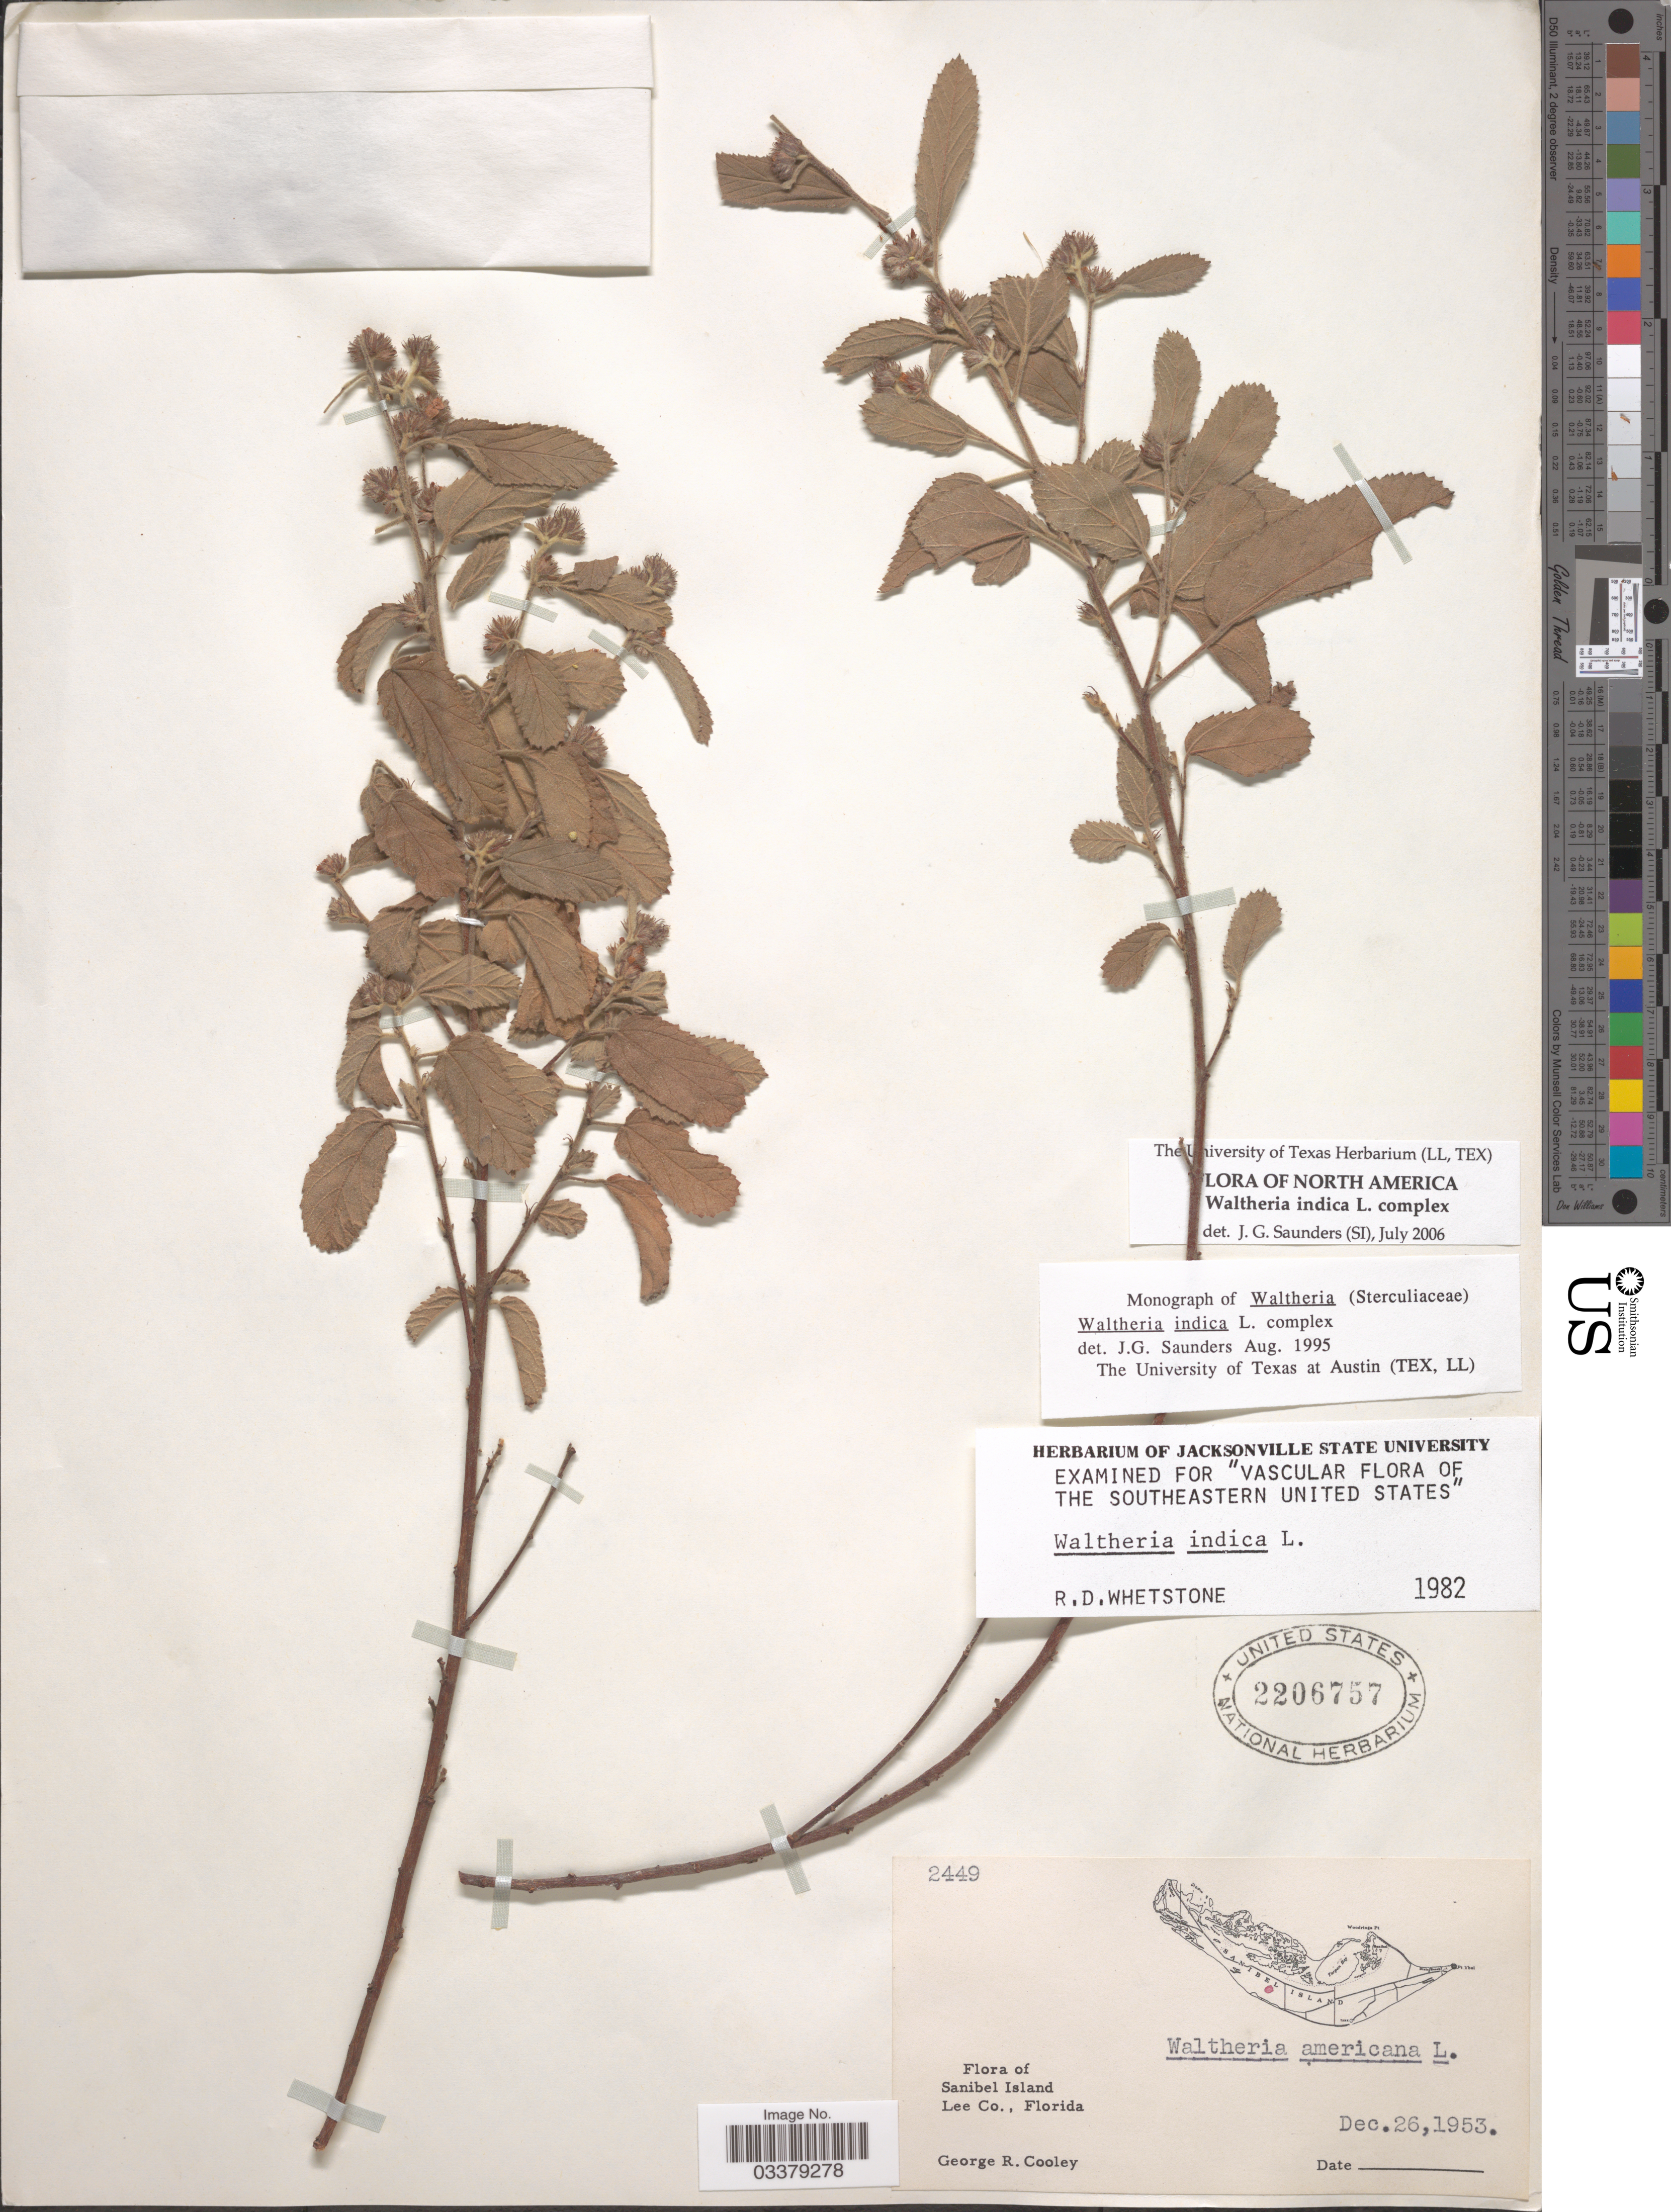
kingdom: Plantae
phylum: Tracheophyta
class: Magnoliopsida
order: Malvales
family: Malvaceae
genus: Waltheria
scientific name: Waltheria indica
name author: L.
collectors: G. R. Cooley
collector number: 2449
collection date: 1953-12-26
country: United States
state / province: Florida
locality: Sanibel Island. Lee Co.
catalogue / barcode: US 2206757